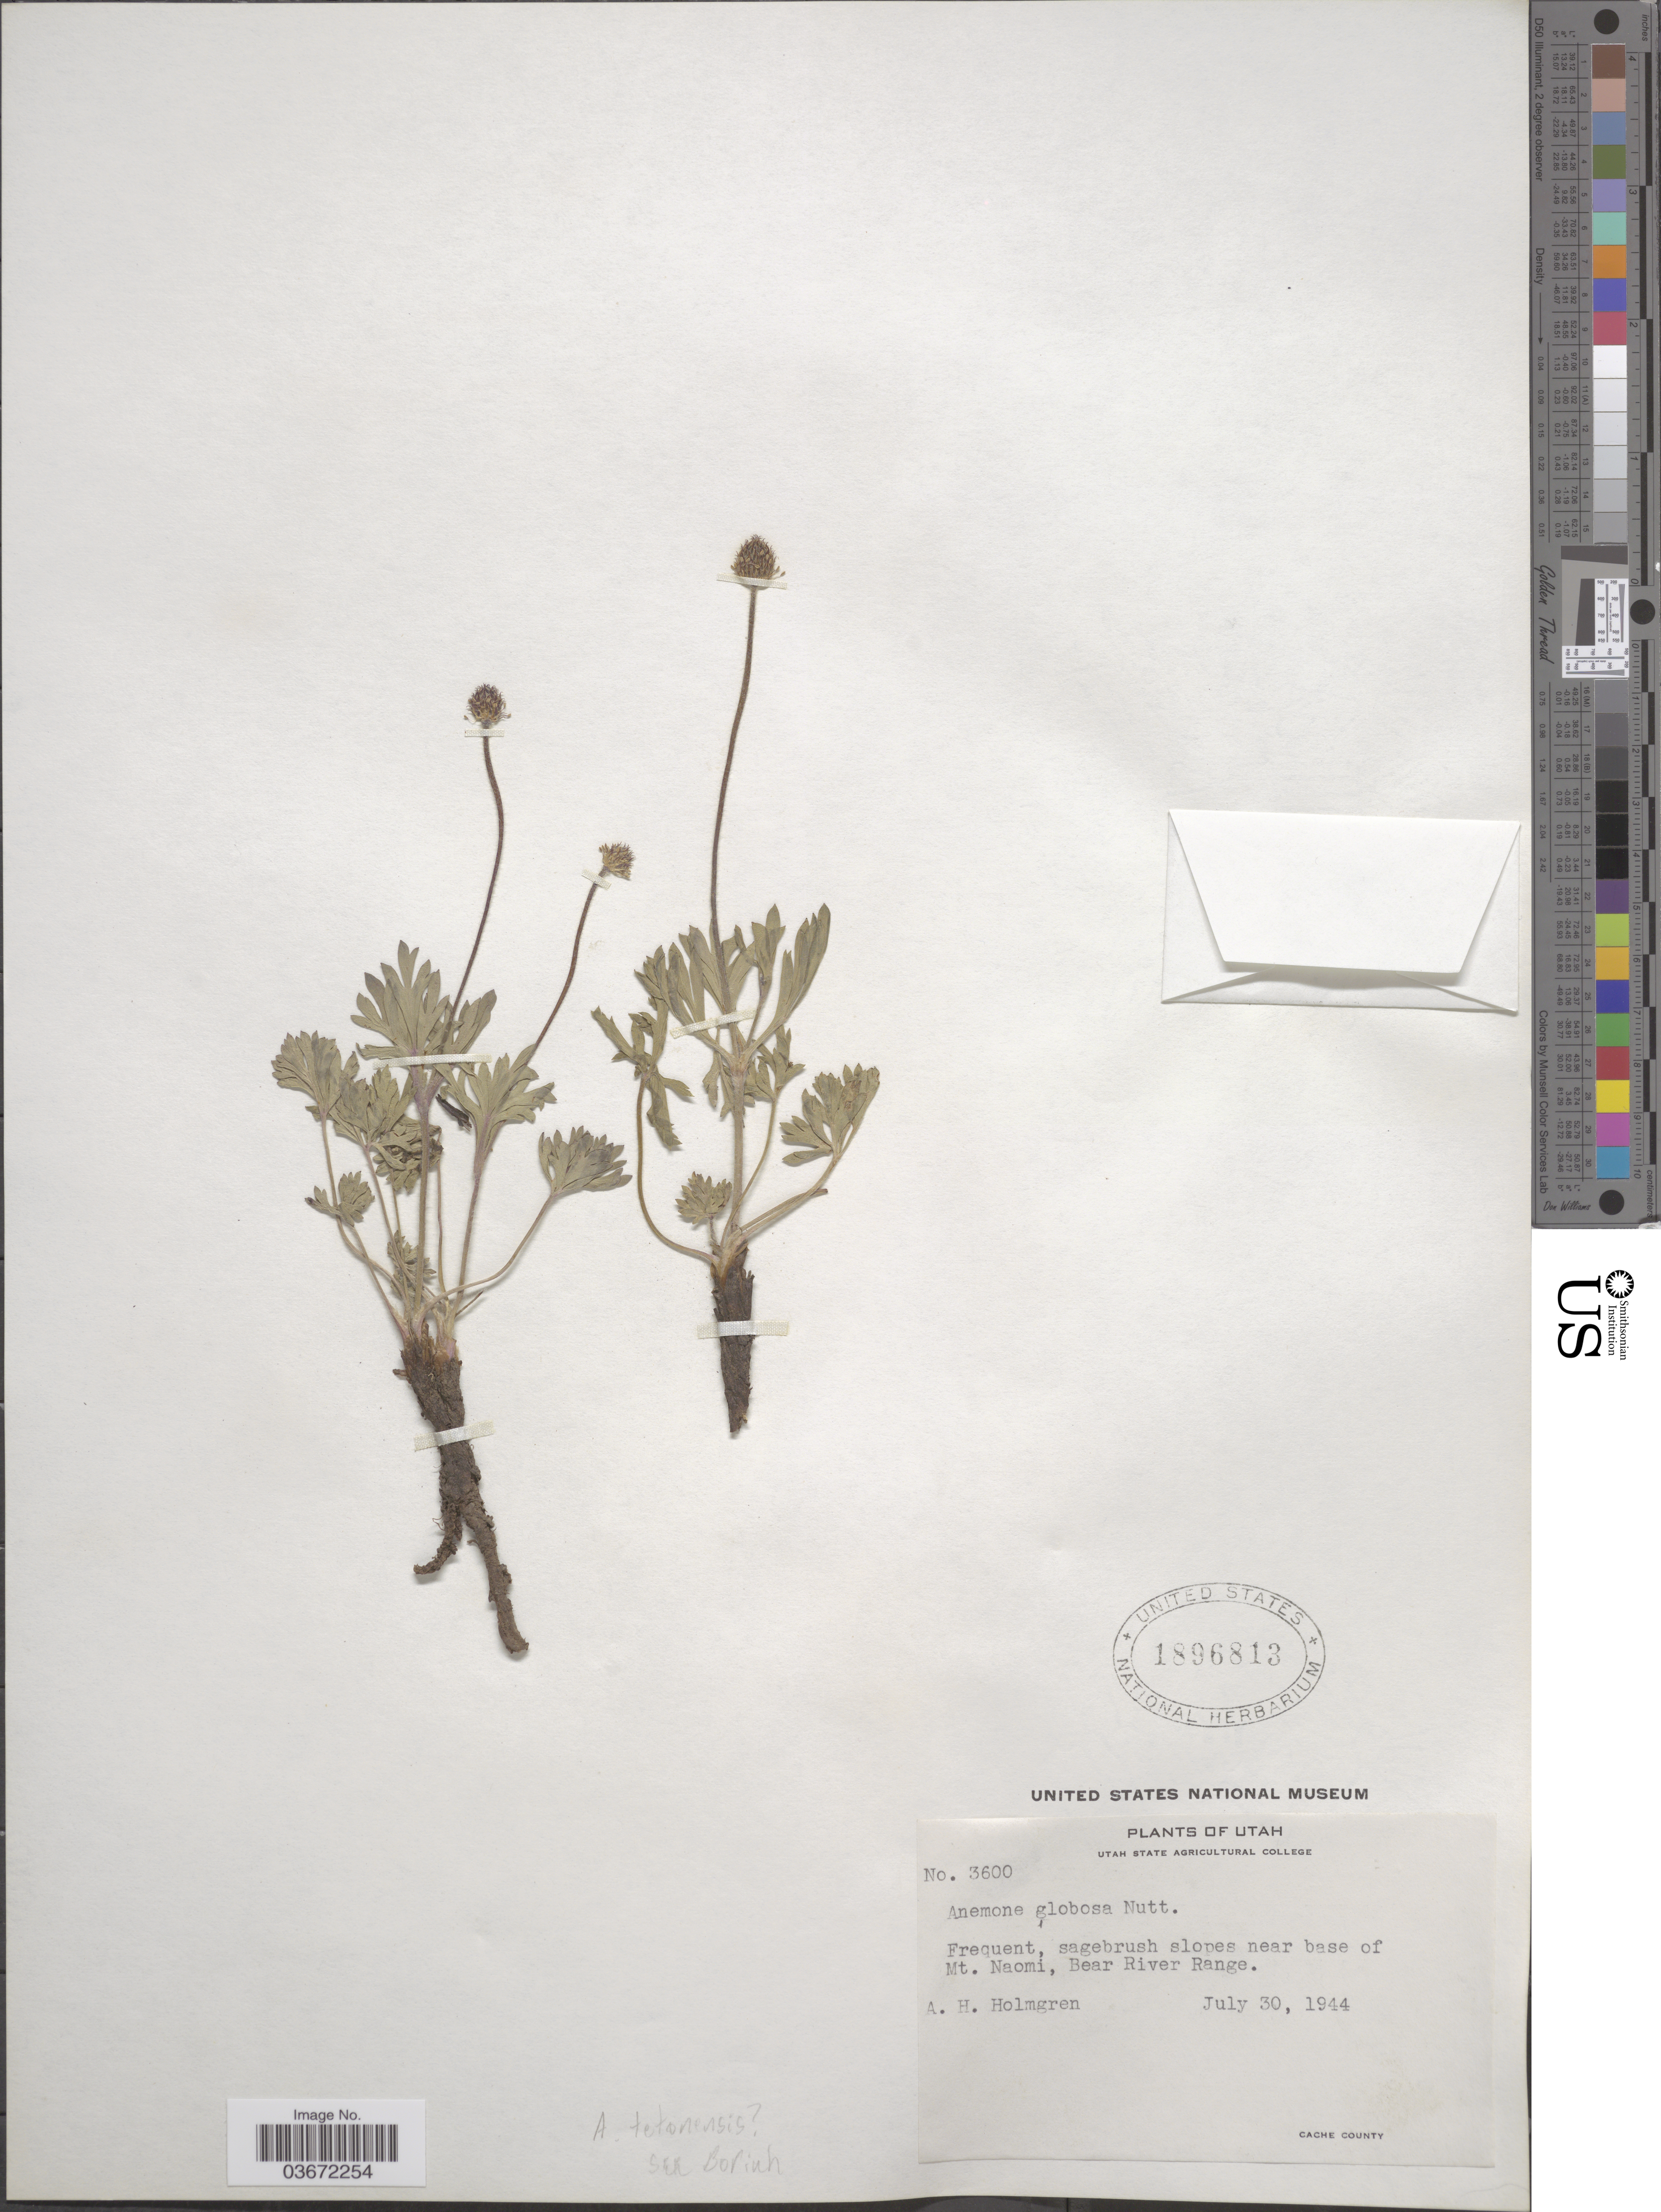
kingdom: Plantae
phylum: Tracheophyta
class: Magnoliopsida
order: Ranunculales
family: Ranunculaceae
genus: Anemone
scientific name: Anemone globosa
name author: (Torr. & A. Gray) Nutt. ex A. Heller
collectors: A. H. Holmgren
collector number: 3600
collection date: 1944-07-30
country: United States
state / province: Utah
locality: Sagebrush slopes near base of Mt. Naomi, Bear River Range. Cache County.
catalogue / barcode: US 1896813